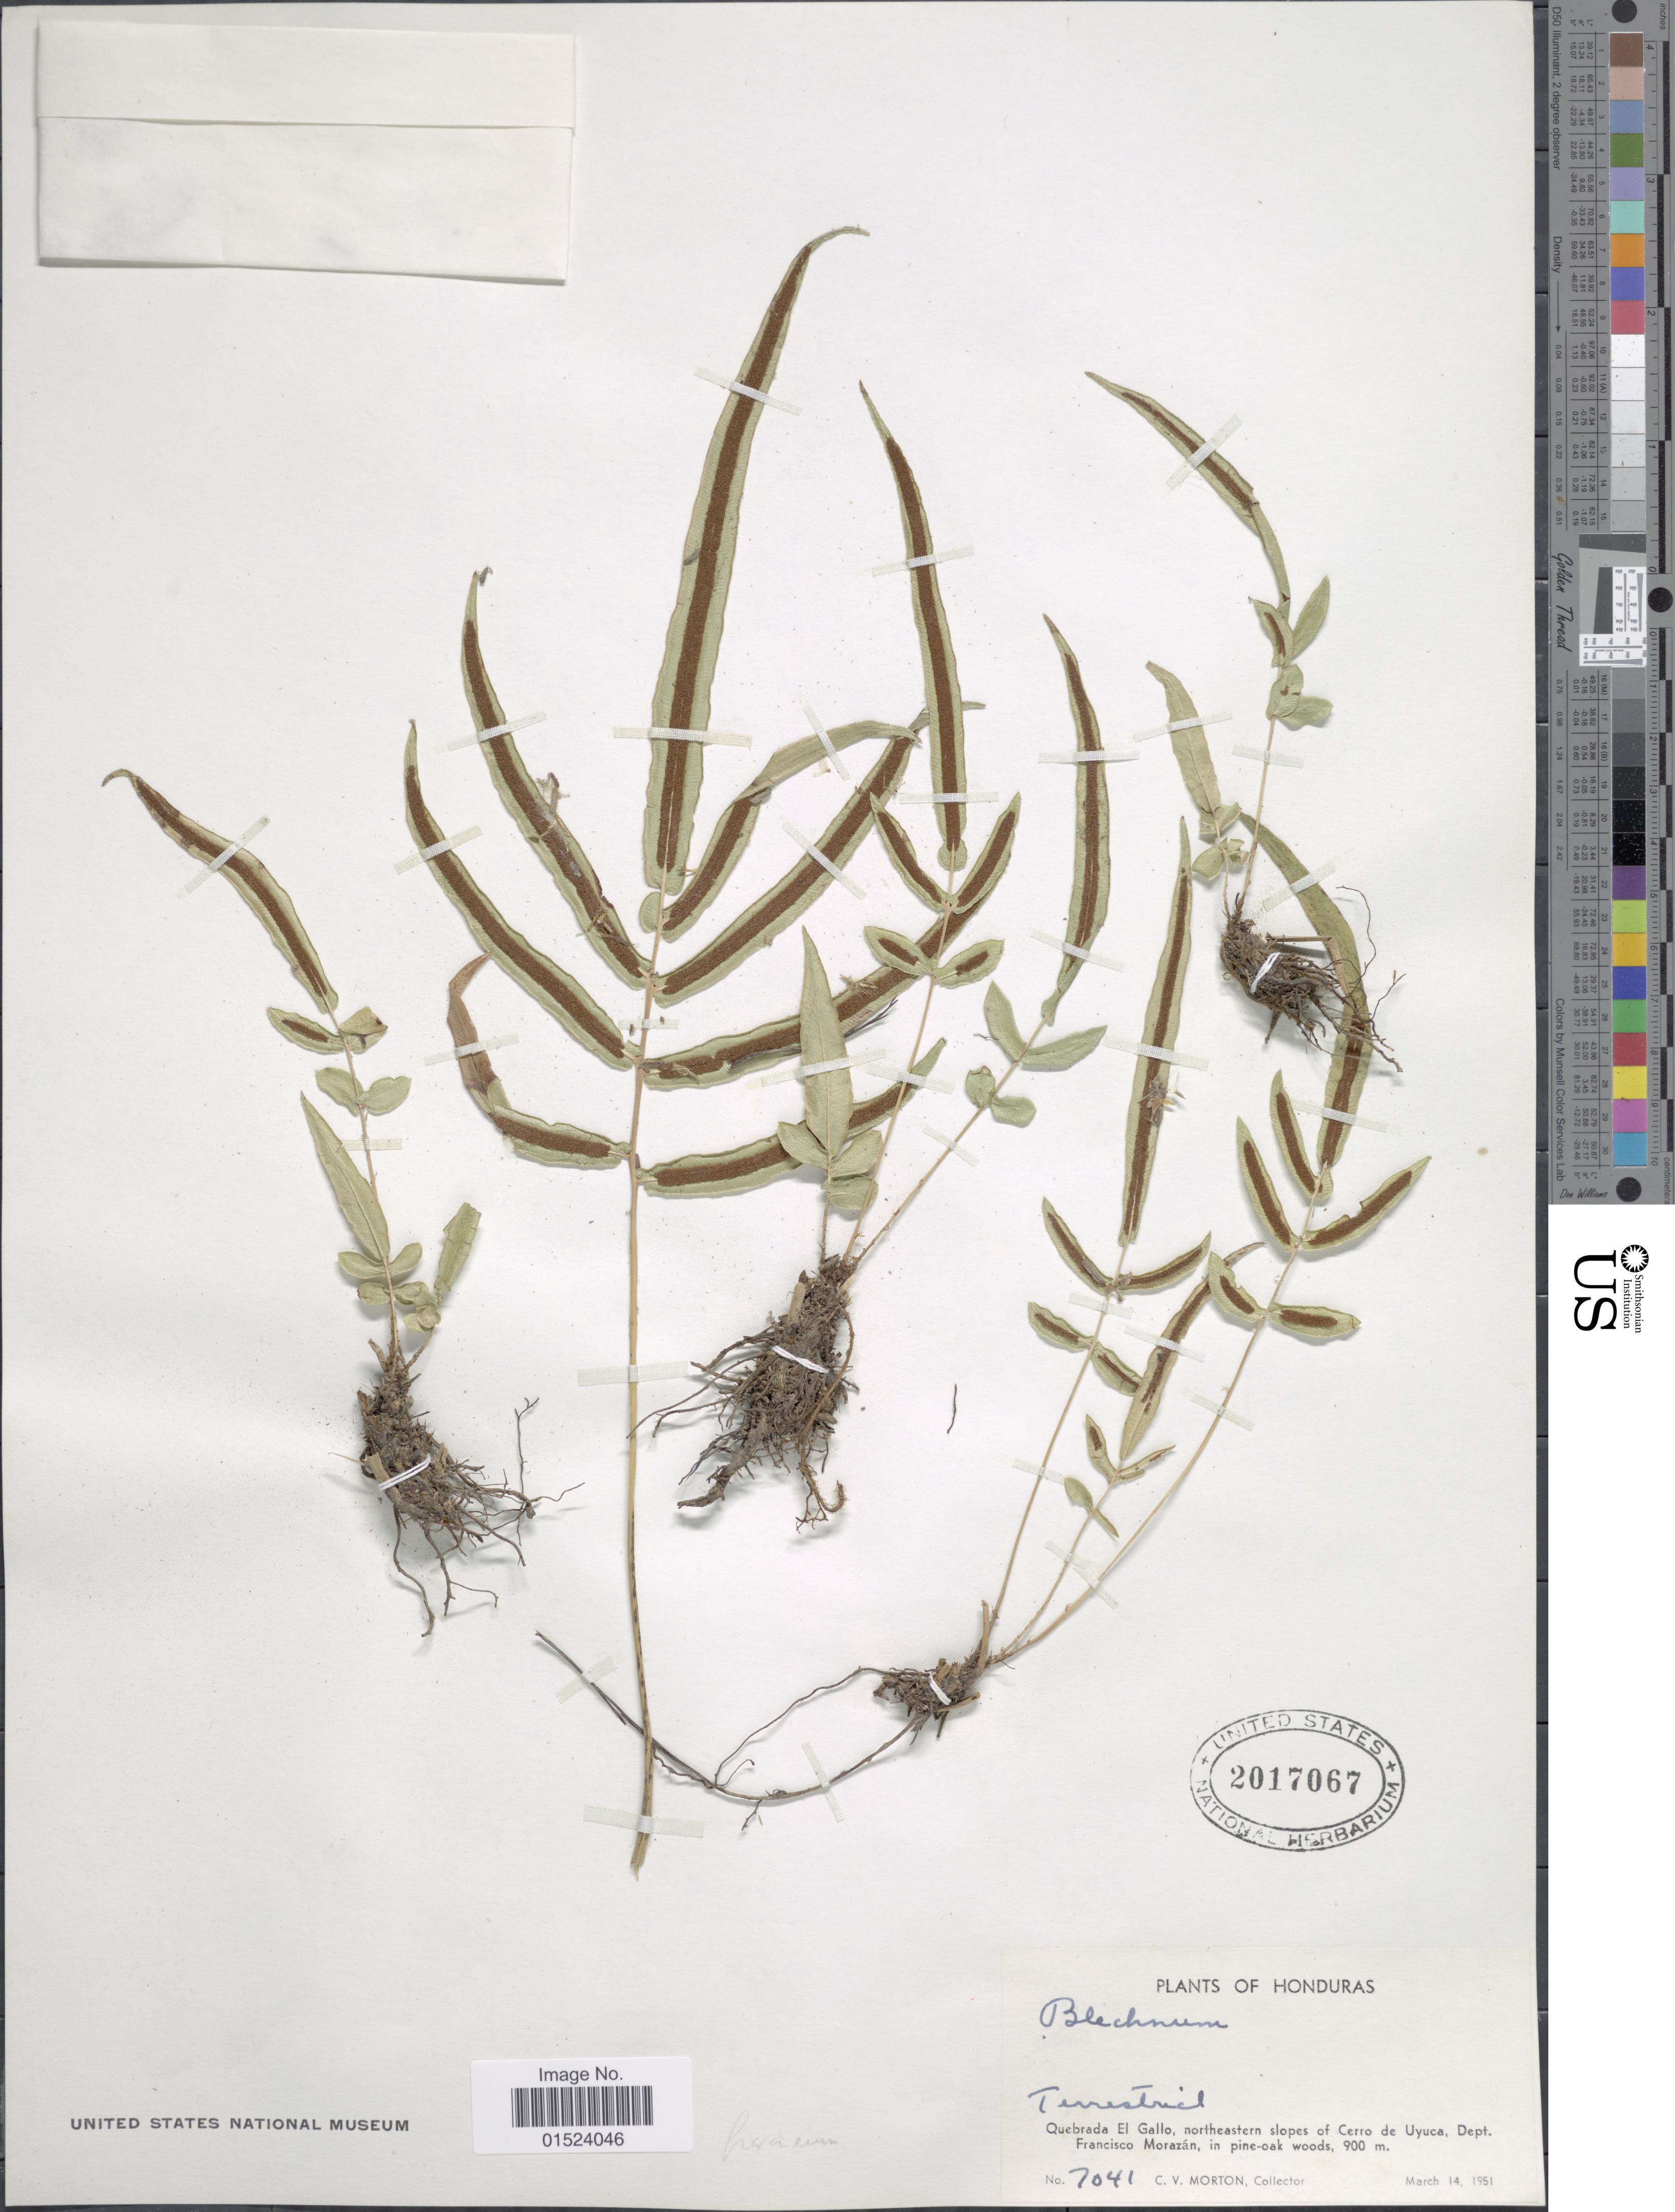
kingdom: Plantae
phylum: Tracheophyta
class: Polypodiopsida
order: Polypodiales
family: Blechnaceae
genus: Blechnum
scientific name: Blechnum gracile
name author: Kaulf.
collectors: C. V. Morton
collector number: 7041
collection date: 1951-03-14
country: Honduras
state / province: Fco. Morazán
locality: Quebrada El Gallo, northeastern slopes of Cerro de Uyuca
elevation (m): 900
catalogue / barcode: US 2017067